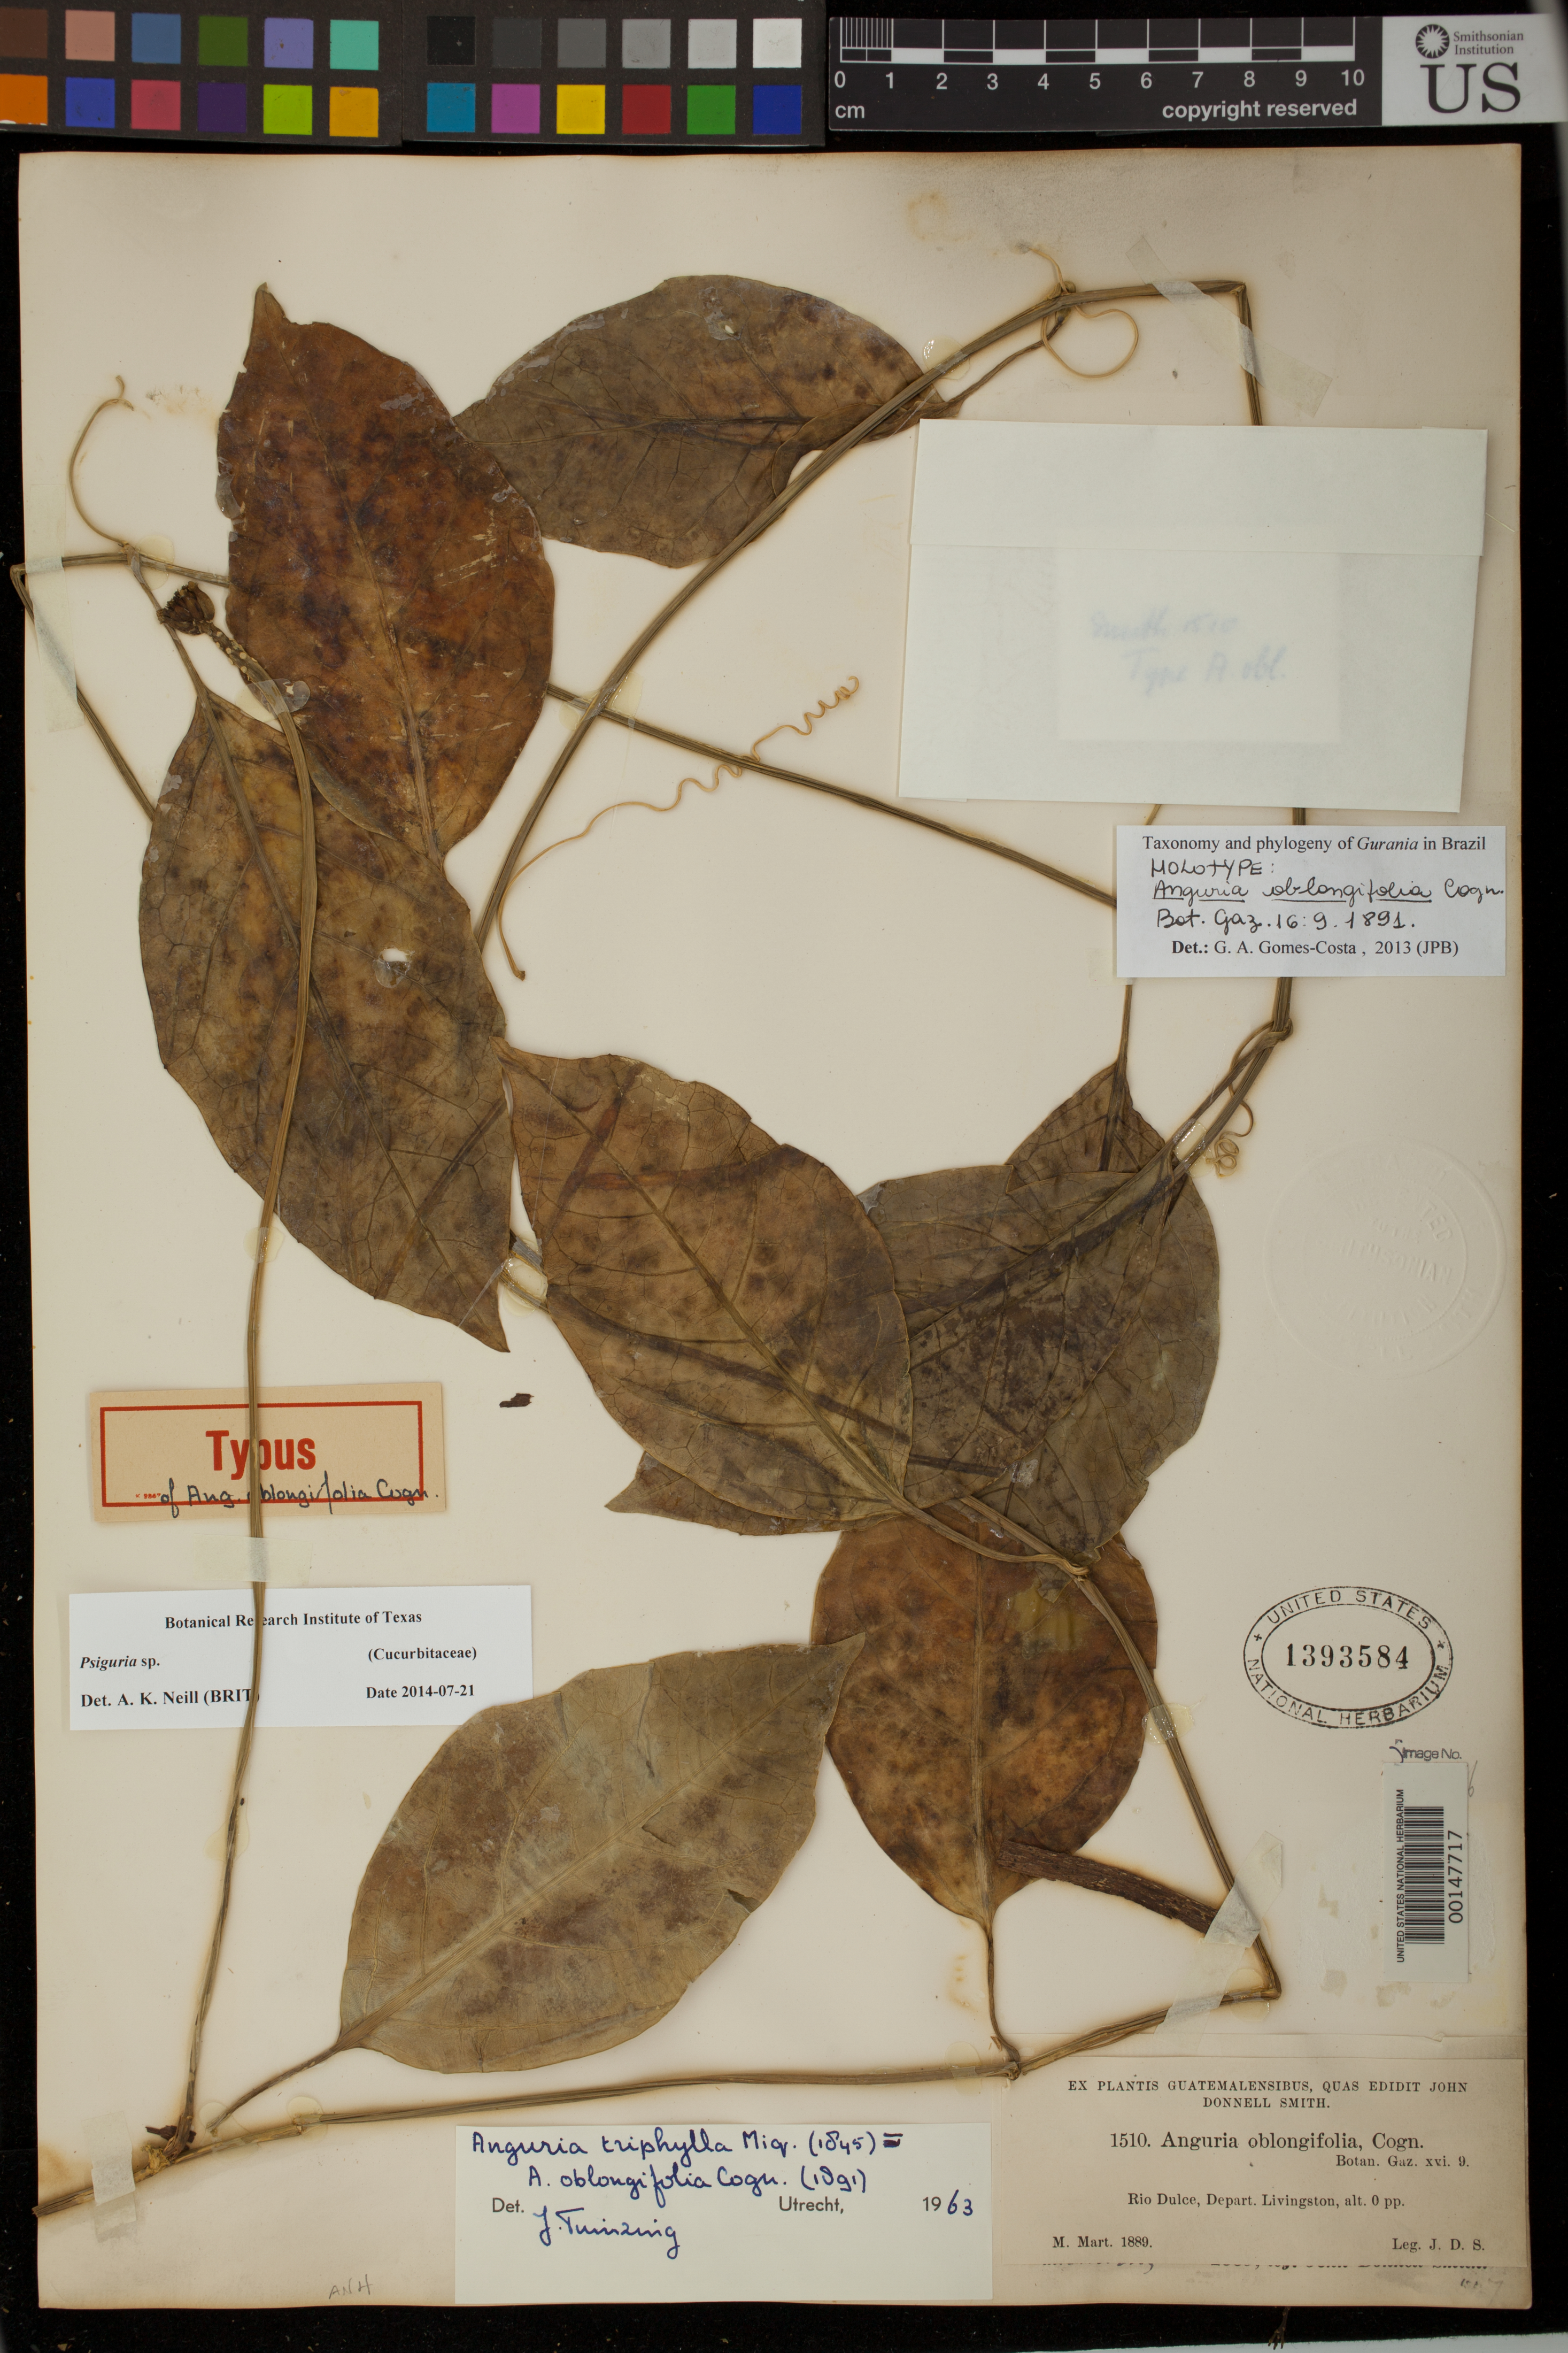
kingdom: Plantae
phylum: Tracheophyta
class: Magnoliopsida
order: Cucurbitales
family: Cucurbitaceae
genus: Anguria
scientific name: Anguria oblongifolia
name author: Cogn. in Donn. Sm.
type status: Type Collection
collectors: J. Donnell Smith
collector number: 1510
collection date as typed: Mar 1889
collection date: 1889-03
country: Guatemala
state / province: Izabal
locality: Livingston, Rio Dulce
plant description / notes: Specimen ex herb. John Donnell Smith. Annotated as "holotype" by G.A. Gomes-Costa (2013); unclear whether this is the holotype as protologue suggests duplicates were sent to Cogniaux. [A specimen at BR appears to be a better candidate as holotype.]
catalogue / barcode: US 1393584